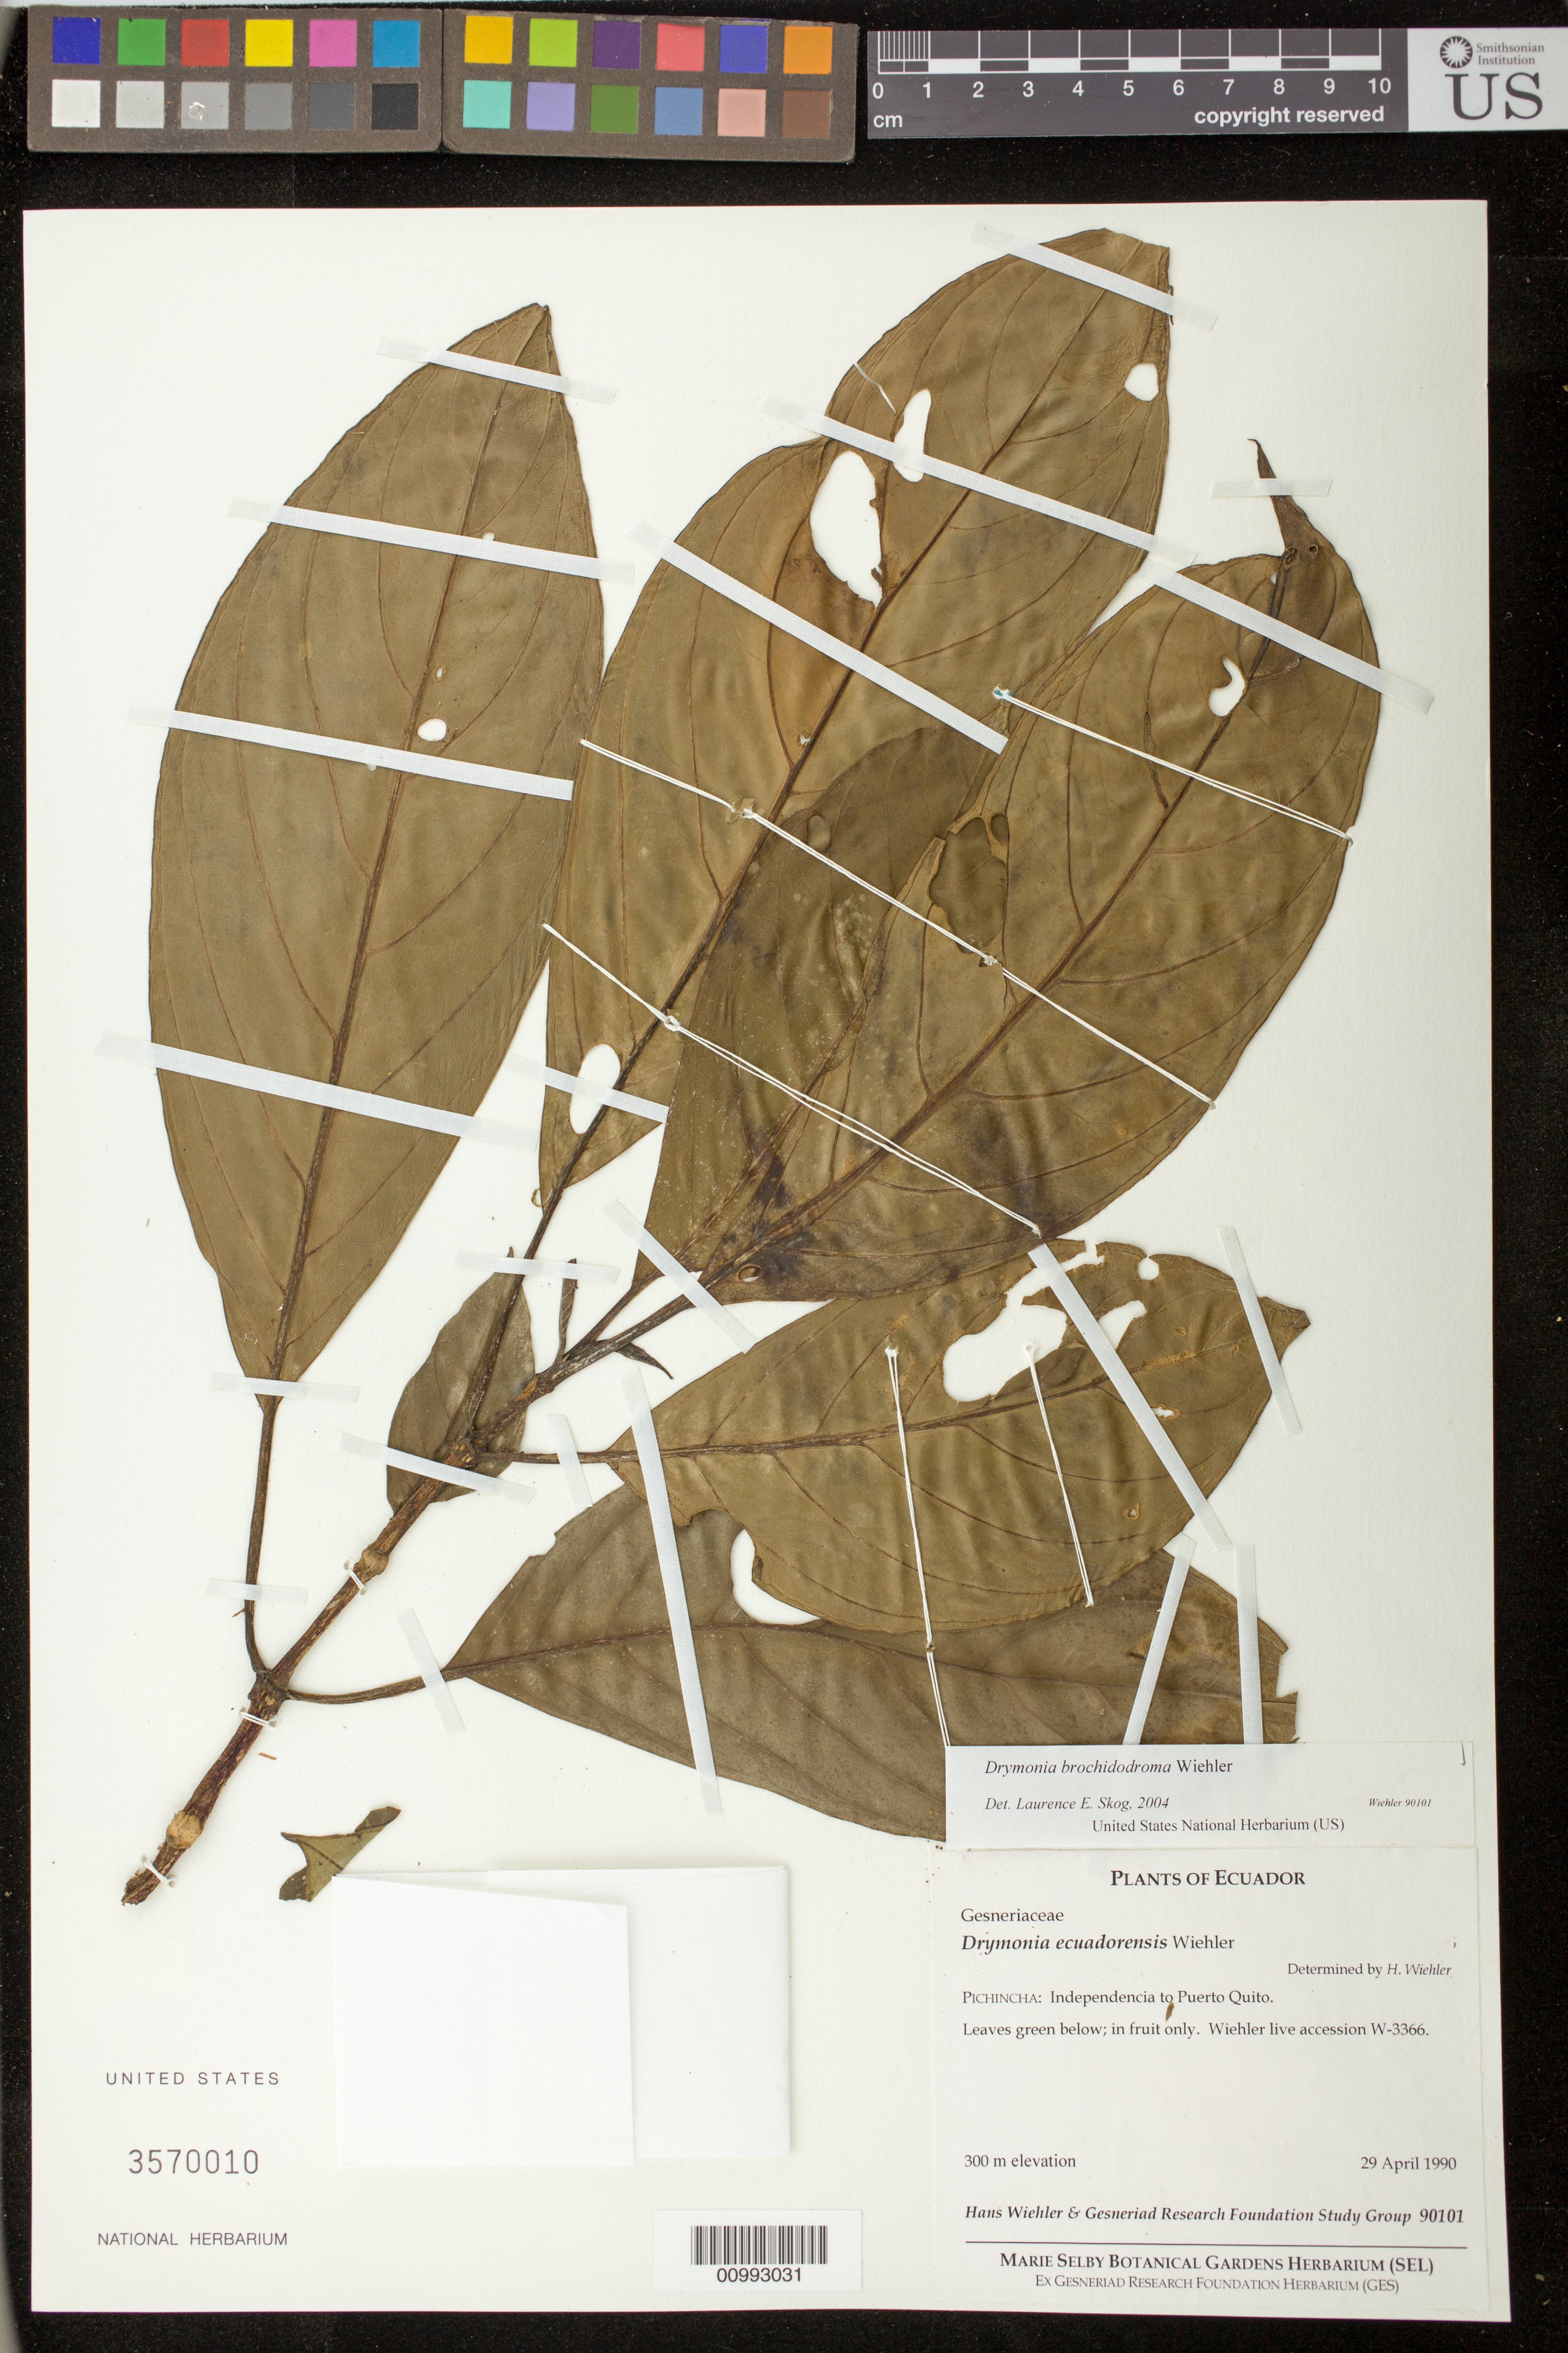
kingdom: Plantae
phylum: Tracheophyta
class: Magnoliopsida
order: Lamiales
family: Gesneriaceae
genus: Drymonia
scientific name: Drymonia brochidodroma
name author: Wiehler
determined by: Skog, Laurence E.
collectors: H. J. Wiehler & GRF Study Group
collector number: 90101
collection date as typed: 29 Apr 1990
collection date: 1990-04-29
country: Ecuador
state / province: Pichincha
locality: Pichincha: Independencia to Puerto Quito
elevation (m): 300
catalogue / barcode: US 3570010